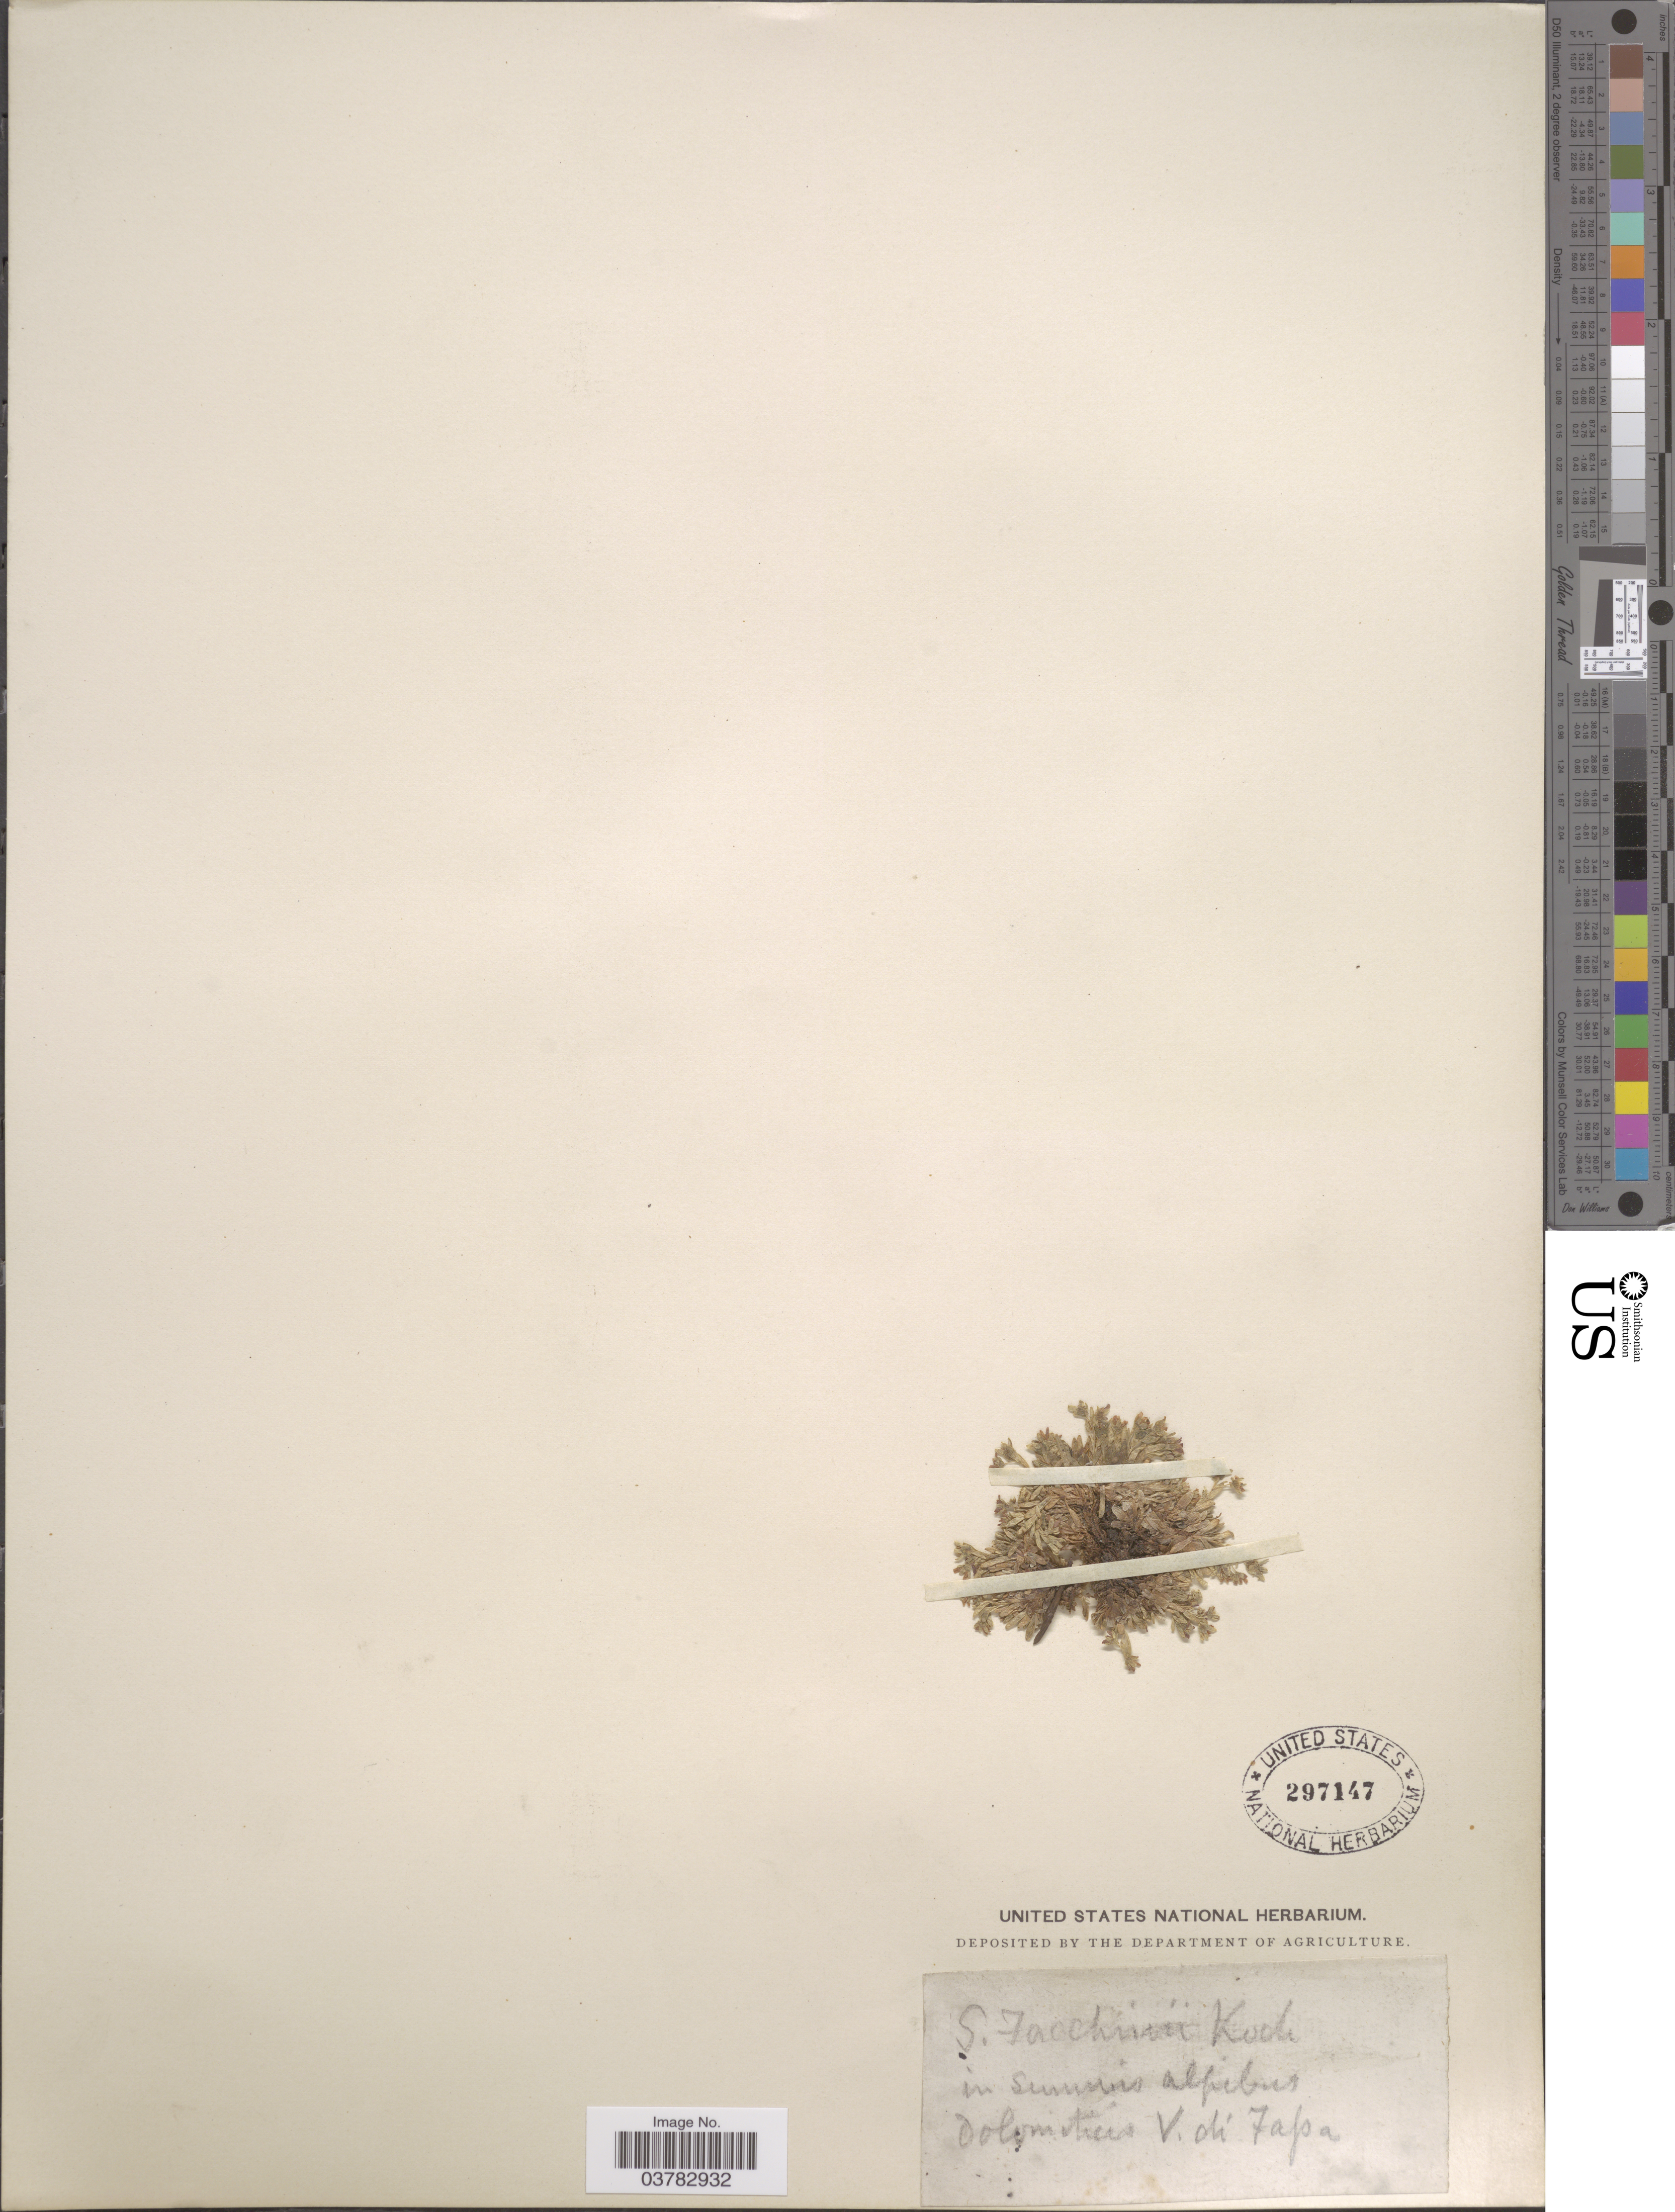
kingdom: Plantae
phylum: Tracheophyta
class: Magnoliopsida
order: Saxifragales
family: Saxifragaceae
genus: Saxifraga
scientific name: Saxifraga sp.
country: Italy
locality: In summis alpibus Dolomitius [interpreted] V. di Fassa.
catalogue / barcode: US 297147